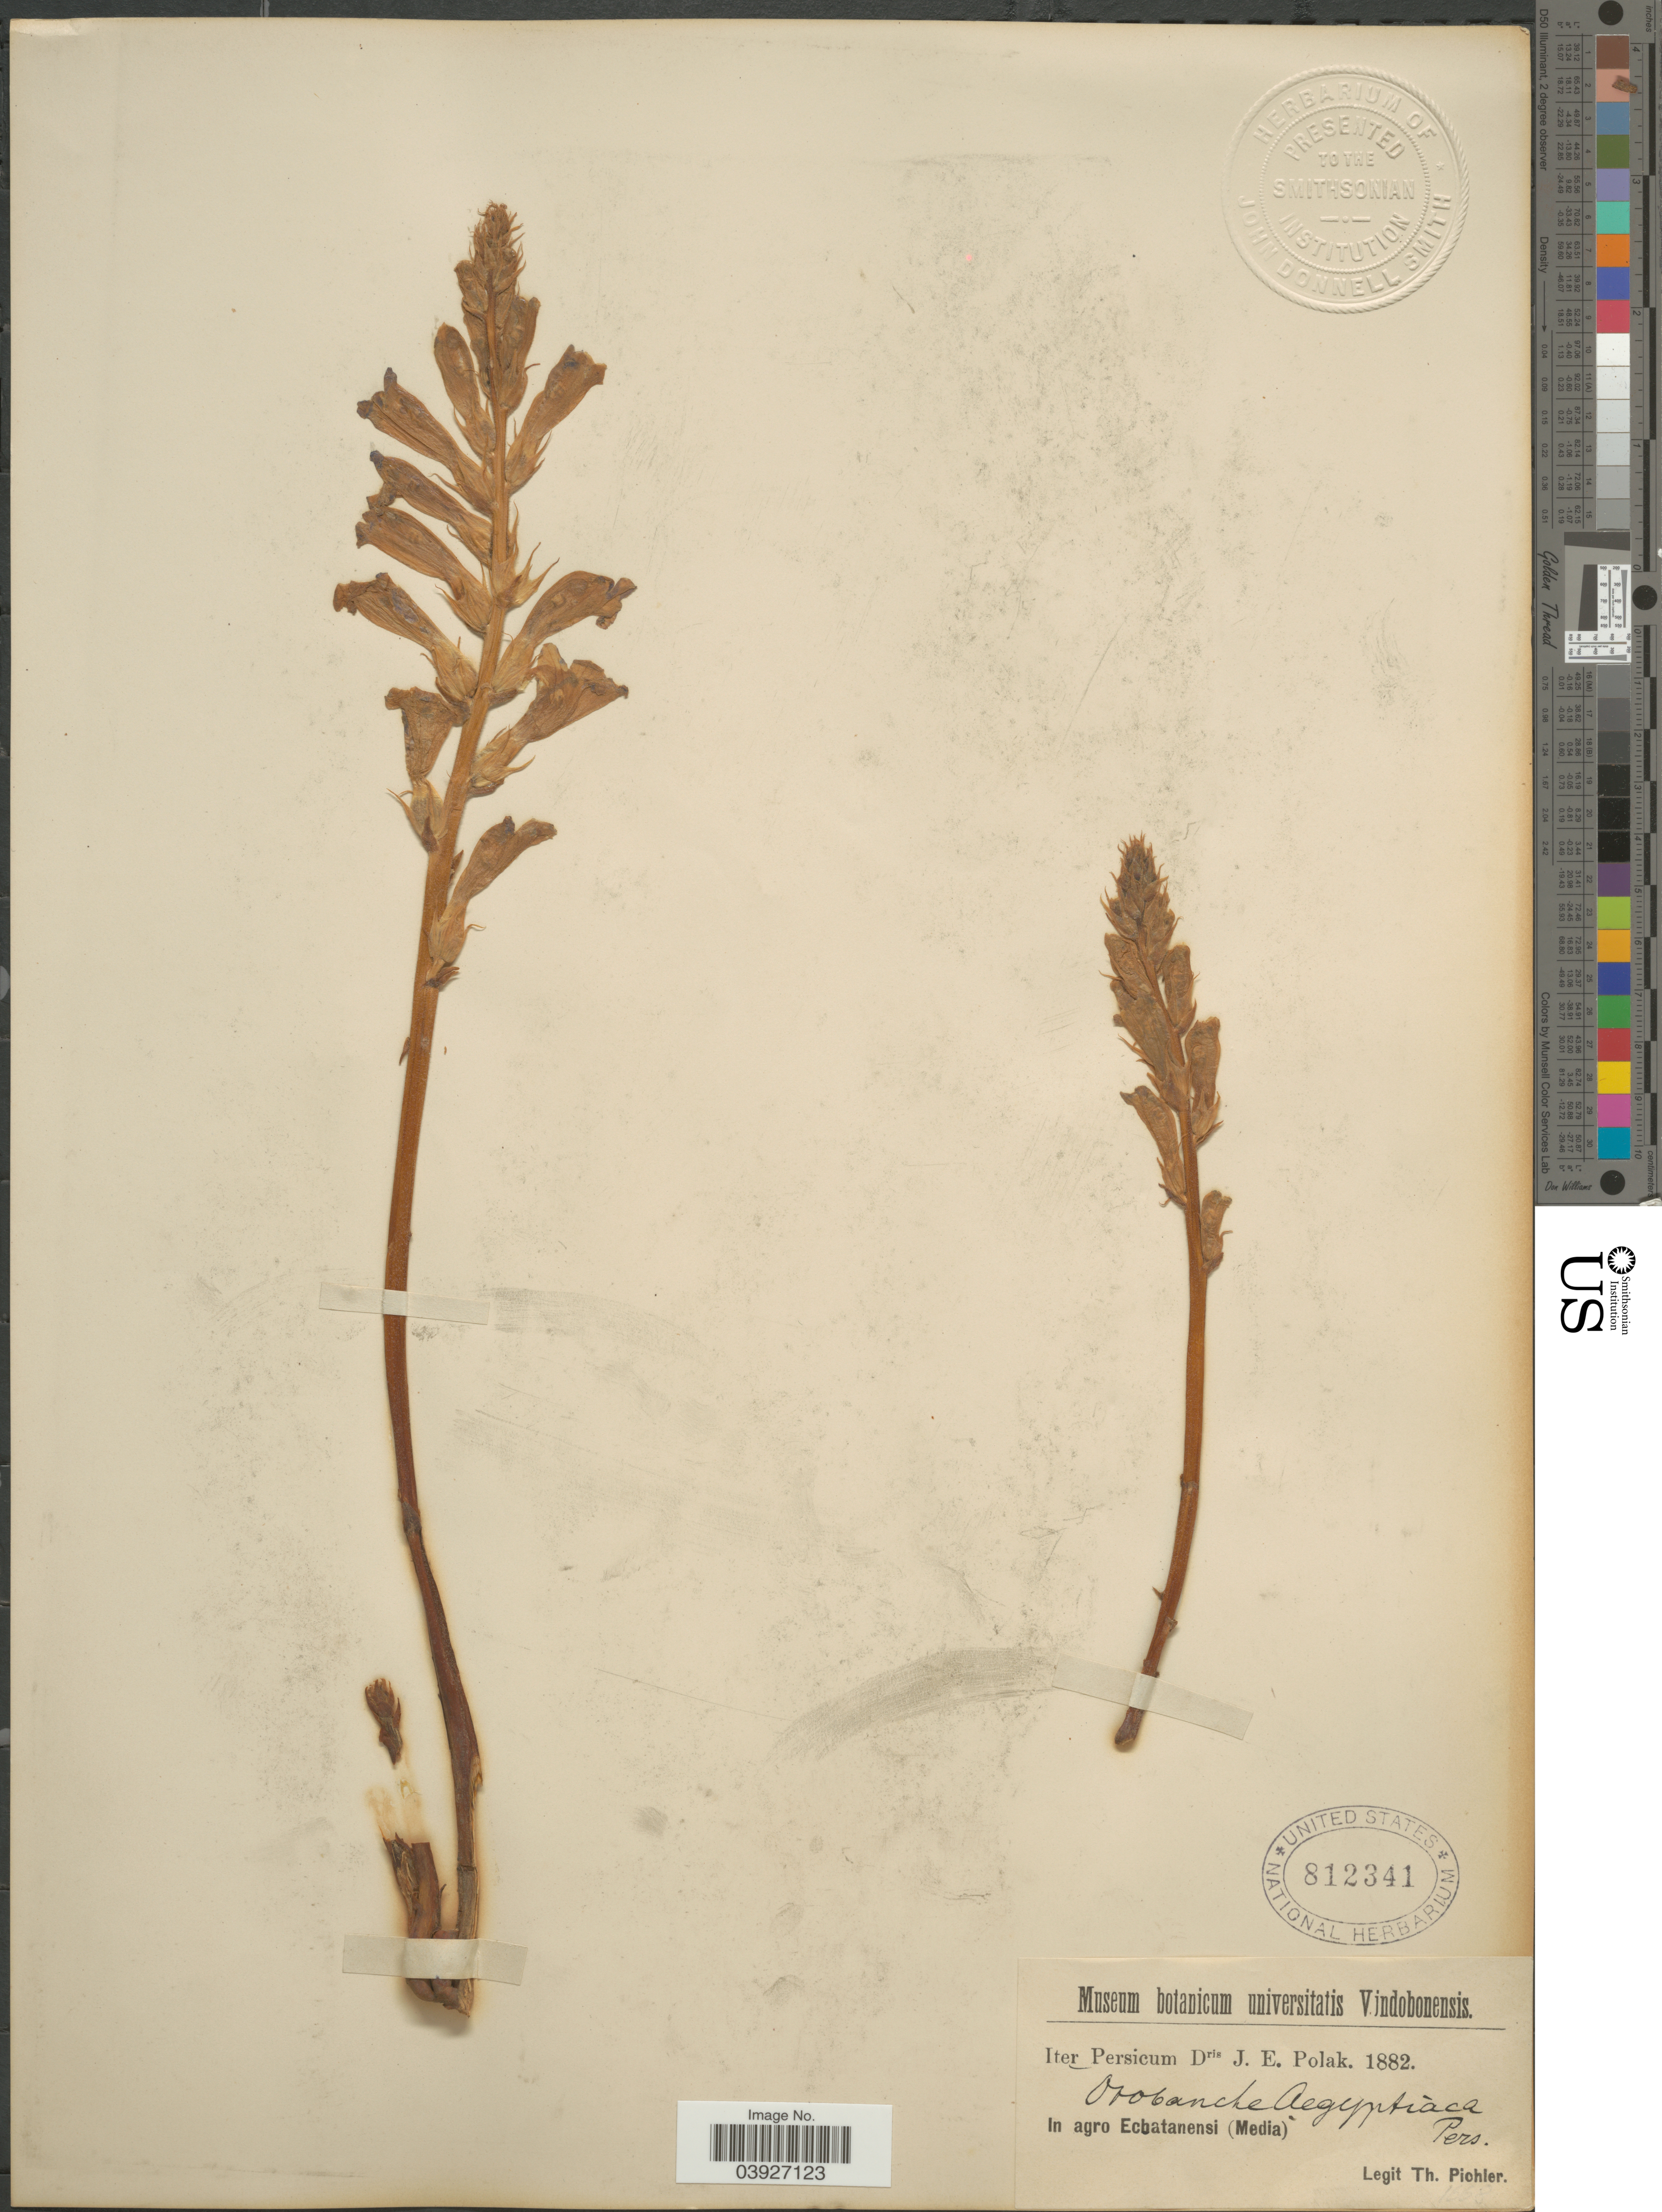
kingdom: Plantae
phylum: Tracheophyta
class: Magnoliopsida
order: Lamiales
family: Orobanchaceae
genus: Orobanche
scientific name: Orobanche aegyptiaca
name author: Pers.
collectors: T. Pichler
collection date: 1882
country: Iran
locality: Persicum. In agro Ecbatanensi (Media).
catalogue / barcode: US 812341